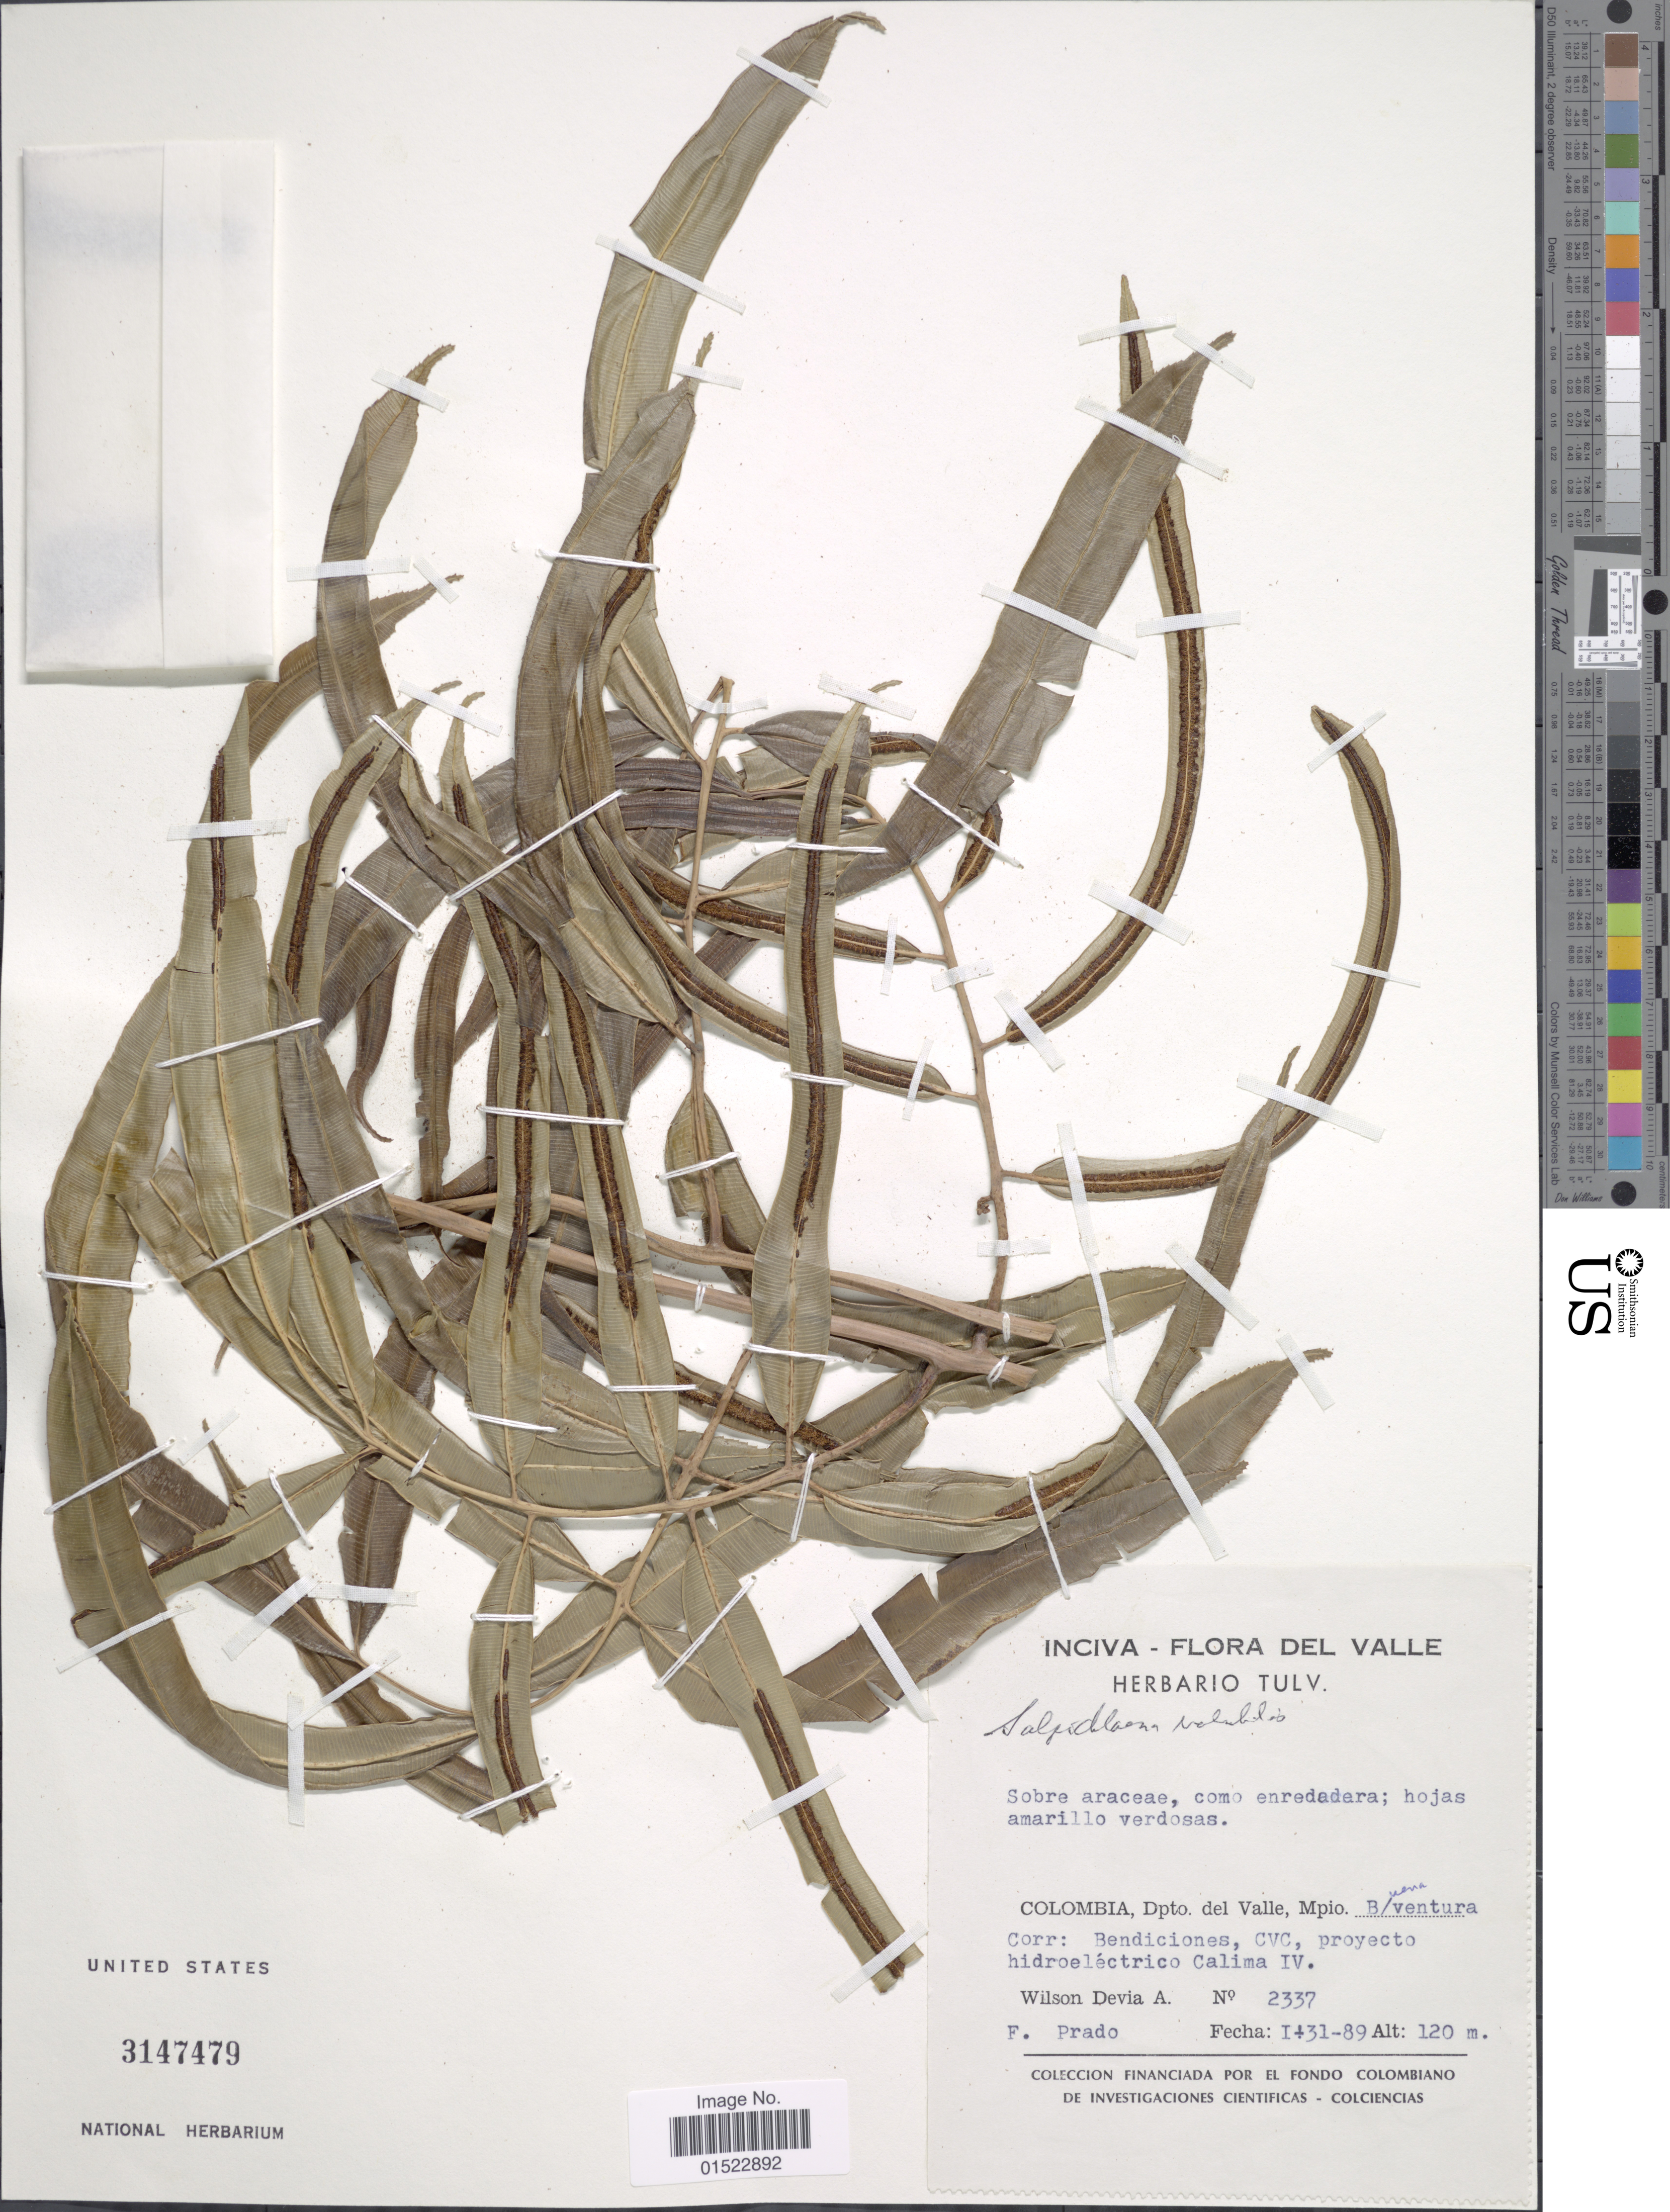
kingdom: Plantae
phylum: Tracheophyta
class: Polypodiopsida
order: Polypodiales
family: Blechnaceae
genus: Salpichlaena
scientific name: Salpichlaena volubilis subsp. volubilis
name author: (Kaulf.) J. Sm.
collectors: W. Devia A. & F. Prado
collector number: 2337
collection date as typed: Transcribed d/m/y: 31/1/89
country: Colombia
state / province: Valle del Cauca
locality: Dpto. del Valle Mpio. B/ventura, Corr; Bendiciones, CVC, proyecto hindroelectrico Calima IV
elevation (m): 120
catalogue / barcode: US 3147479